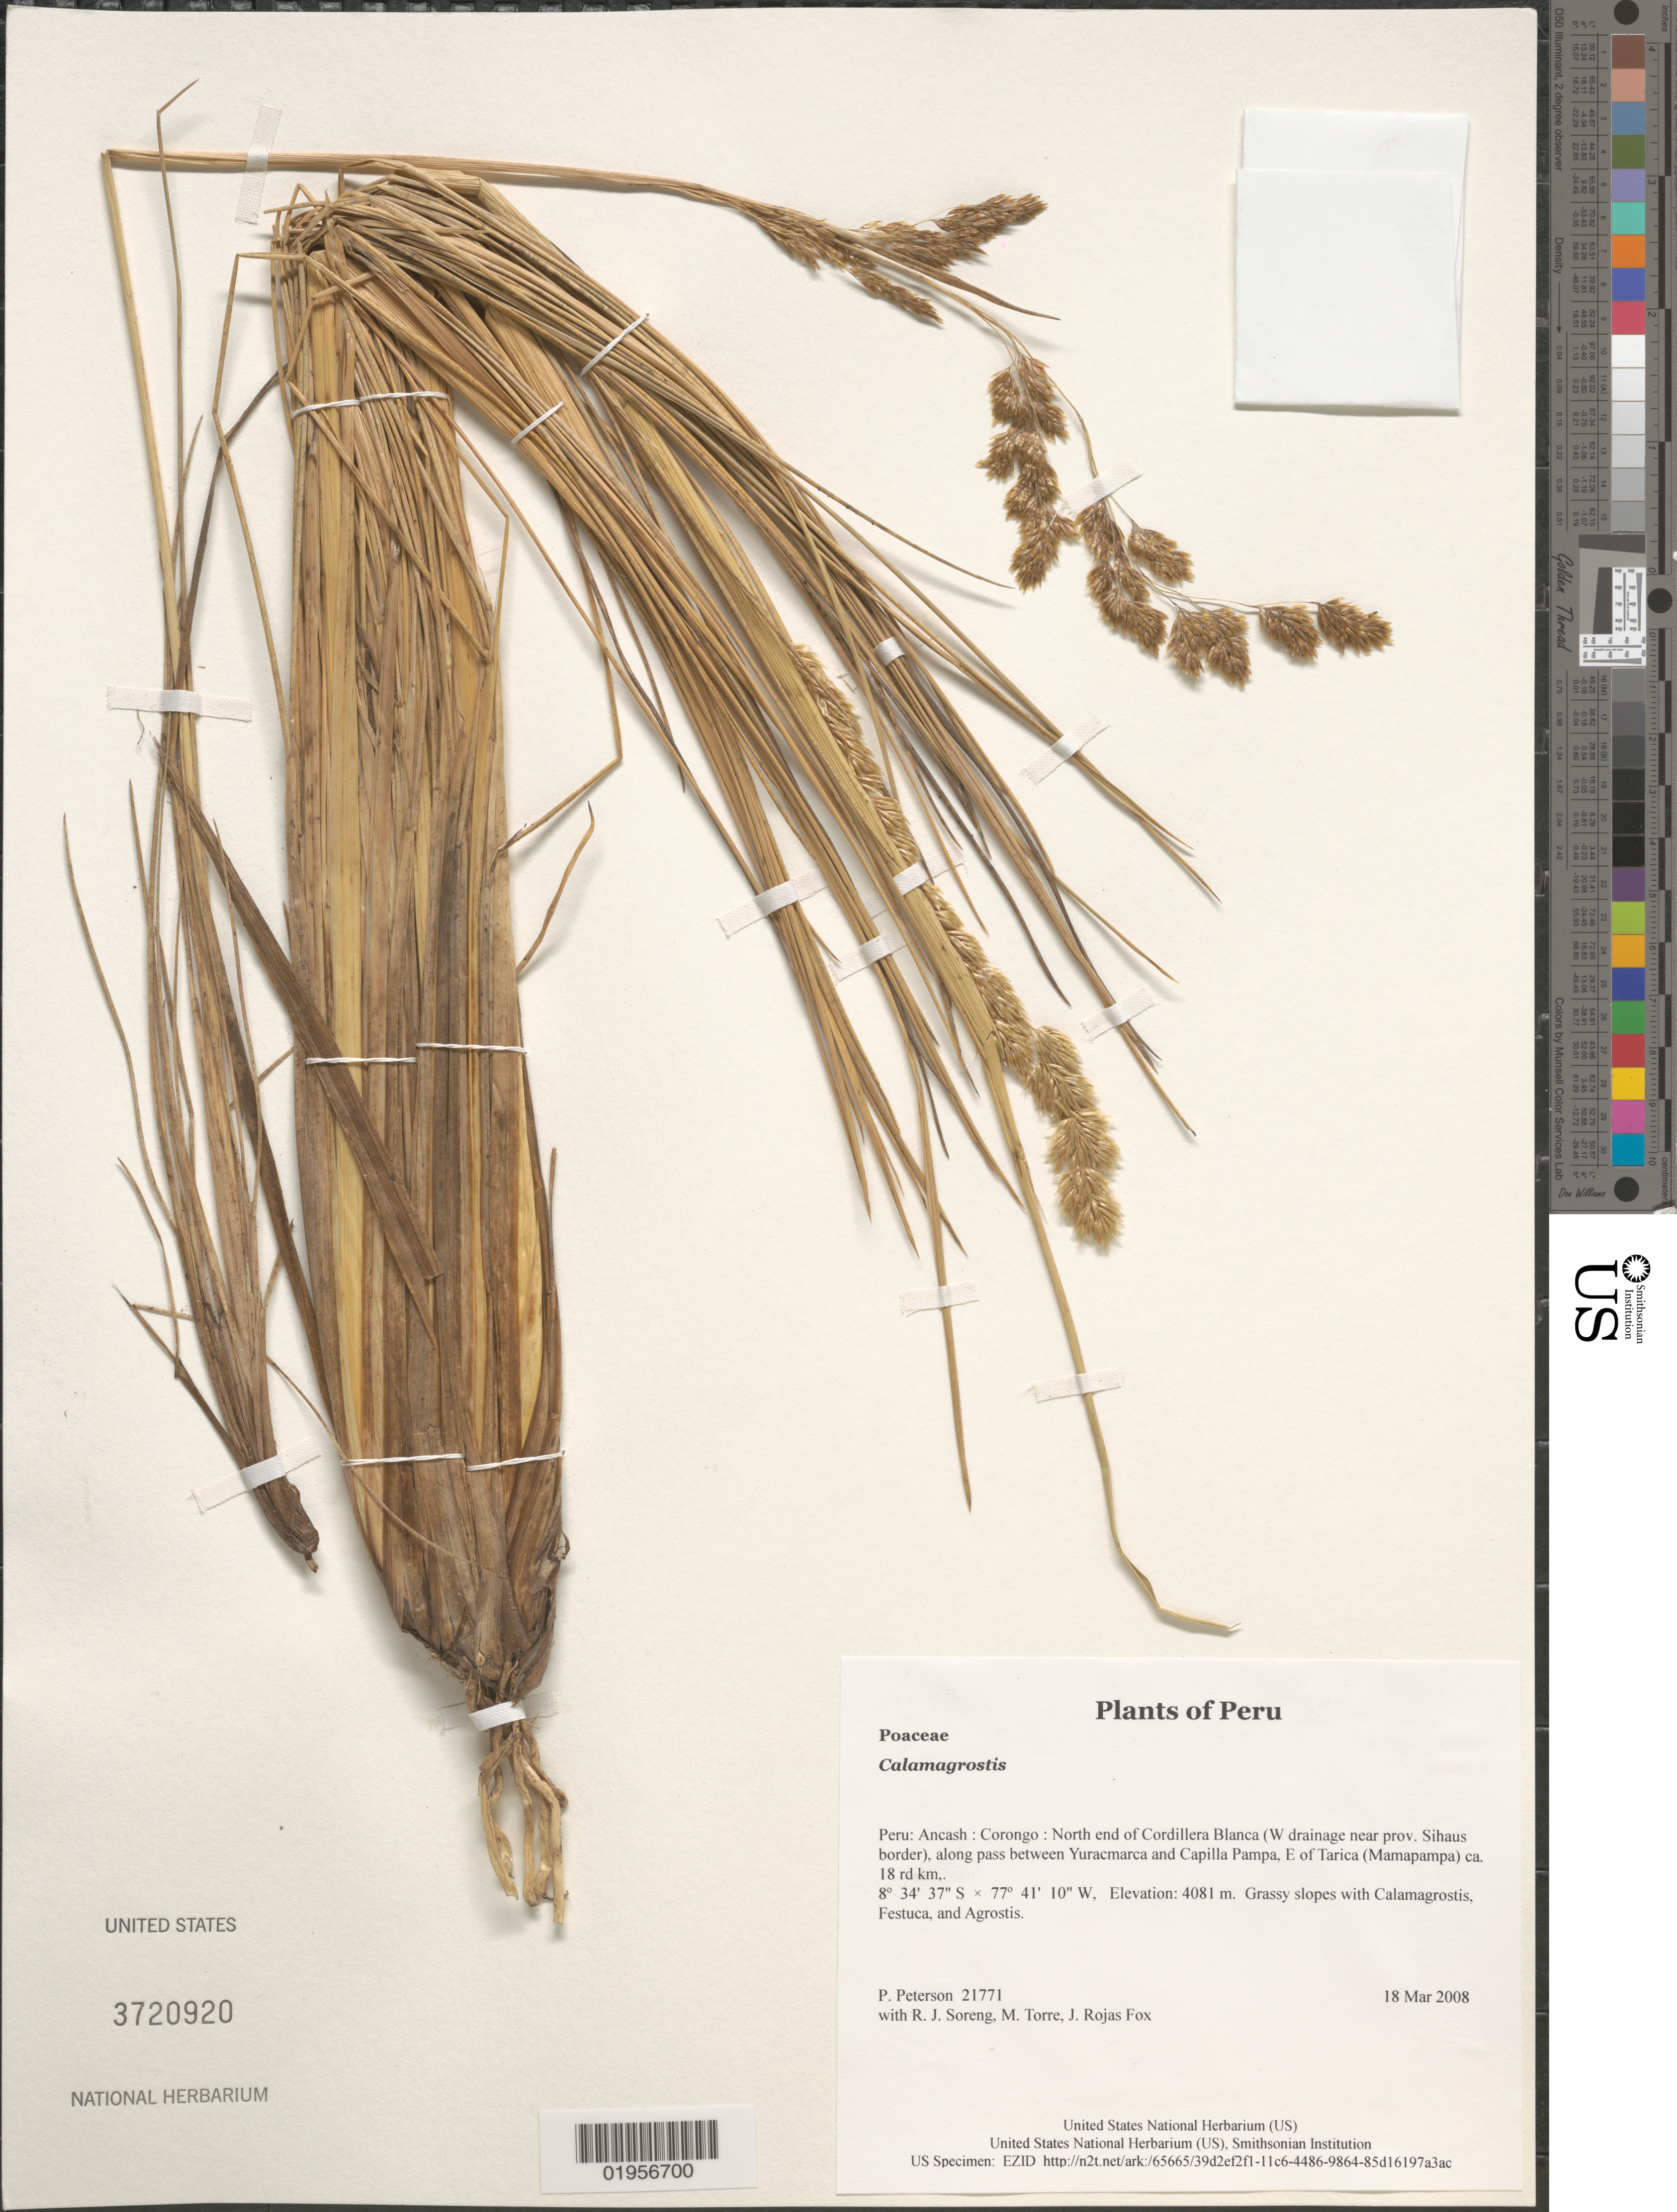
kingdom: Plantae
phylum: Tracheophyta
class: Liliopsida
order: Poales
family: Poaceae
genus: Calamagrostis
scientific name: Calamagrostis sp.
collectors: P. M. Peterson, R. J. Soreng, M. Torre & J. Rojas Fox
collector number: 21771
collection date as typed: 18 Mar 2008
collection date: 2008-03-18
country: Peru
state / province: Ancash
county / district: Corongo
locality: North end of Cordillera Blanca (W drainage near prov. Sihaus border), along pass between Yuracmarca and Capilla Pampa, E of Tarica (Mamapampa) ca. 18 rd km,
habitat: Grassy slopes with Calamagrostis, Festuca, and Agrostis.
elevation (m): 4081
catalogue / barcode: US 3720920